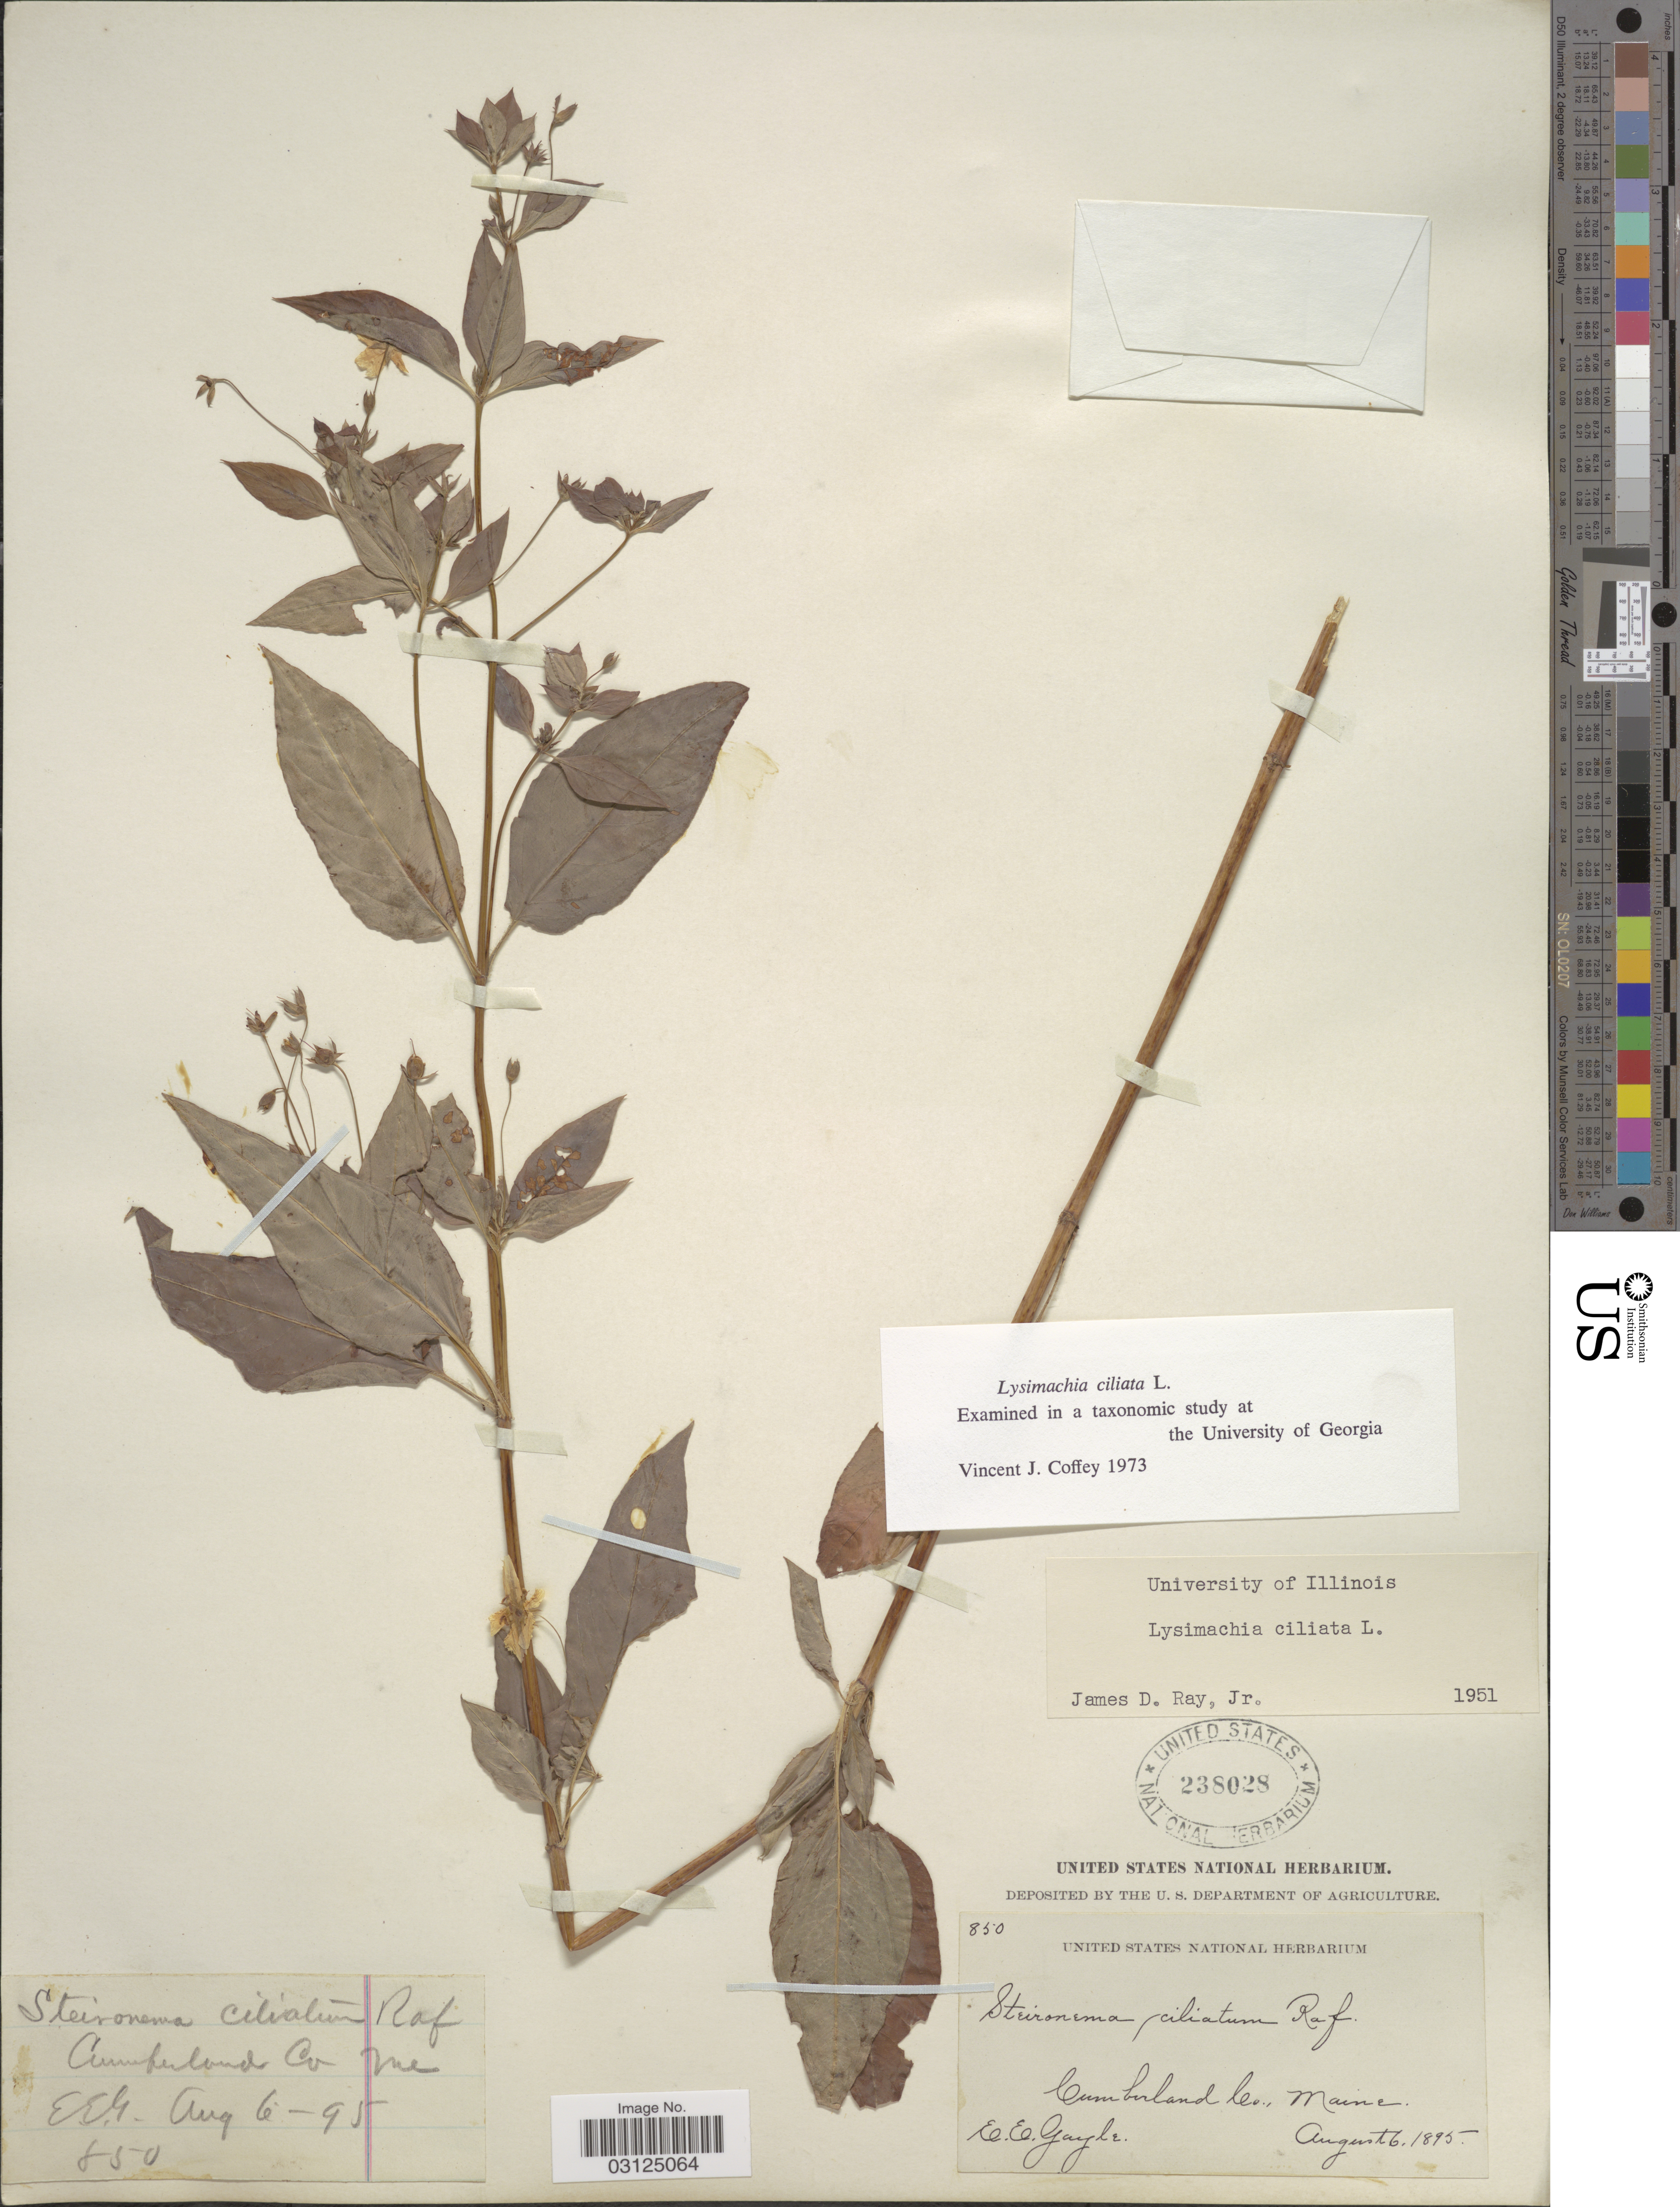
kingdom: Plantae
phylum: Tracheophyta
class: Magnoliopsida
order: Ericales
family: Primulaceae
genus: Lysimachia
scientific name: Lysimachia ciliata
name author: L.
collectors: E. Gayle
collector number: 850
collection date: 1895-08-06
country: United States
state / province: Maine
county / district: Cumberland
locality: Cumberland Co.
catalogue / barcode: US 238028